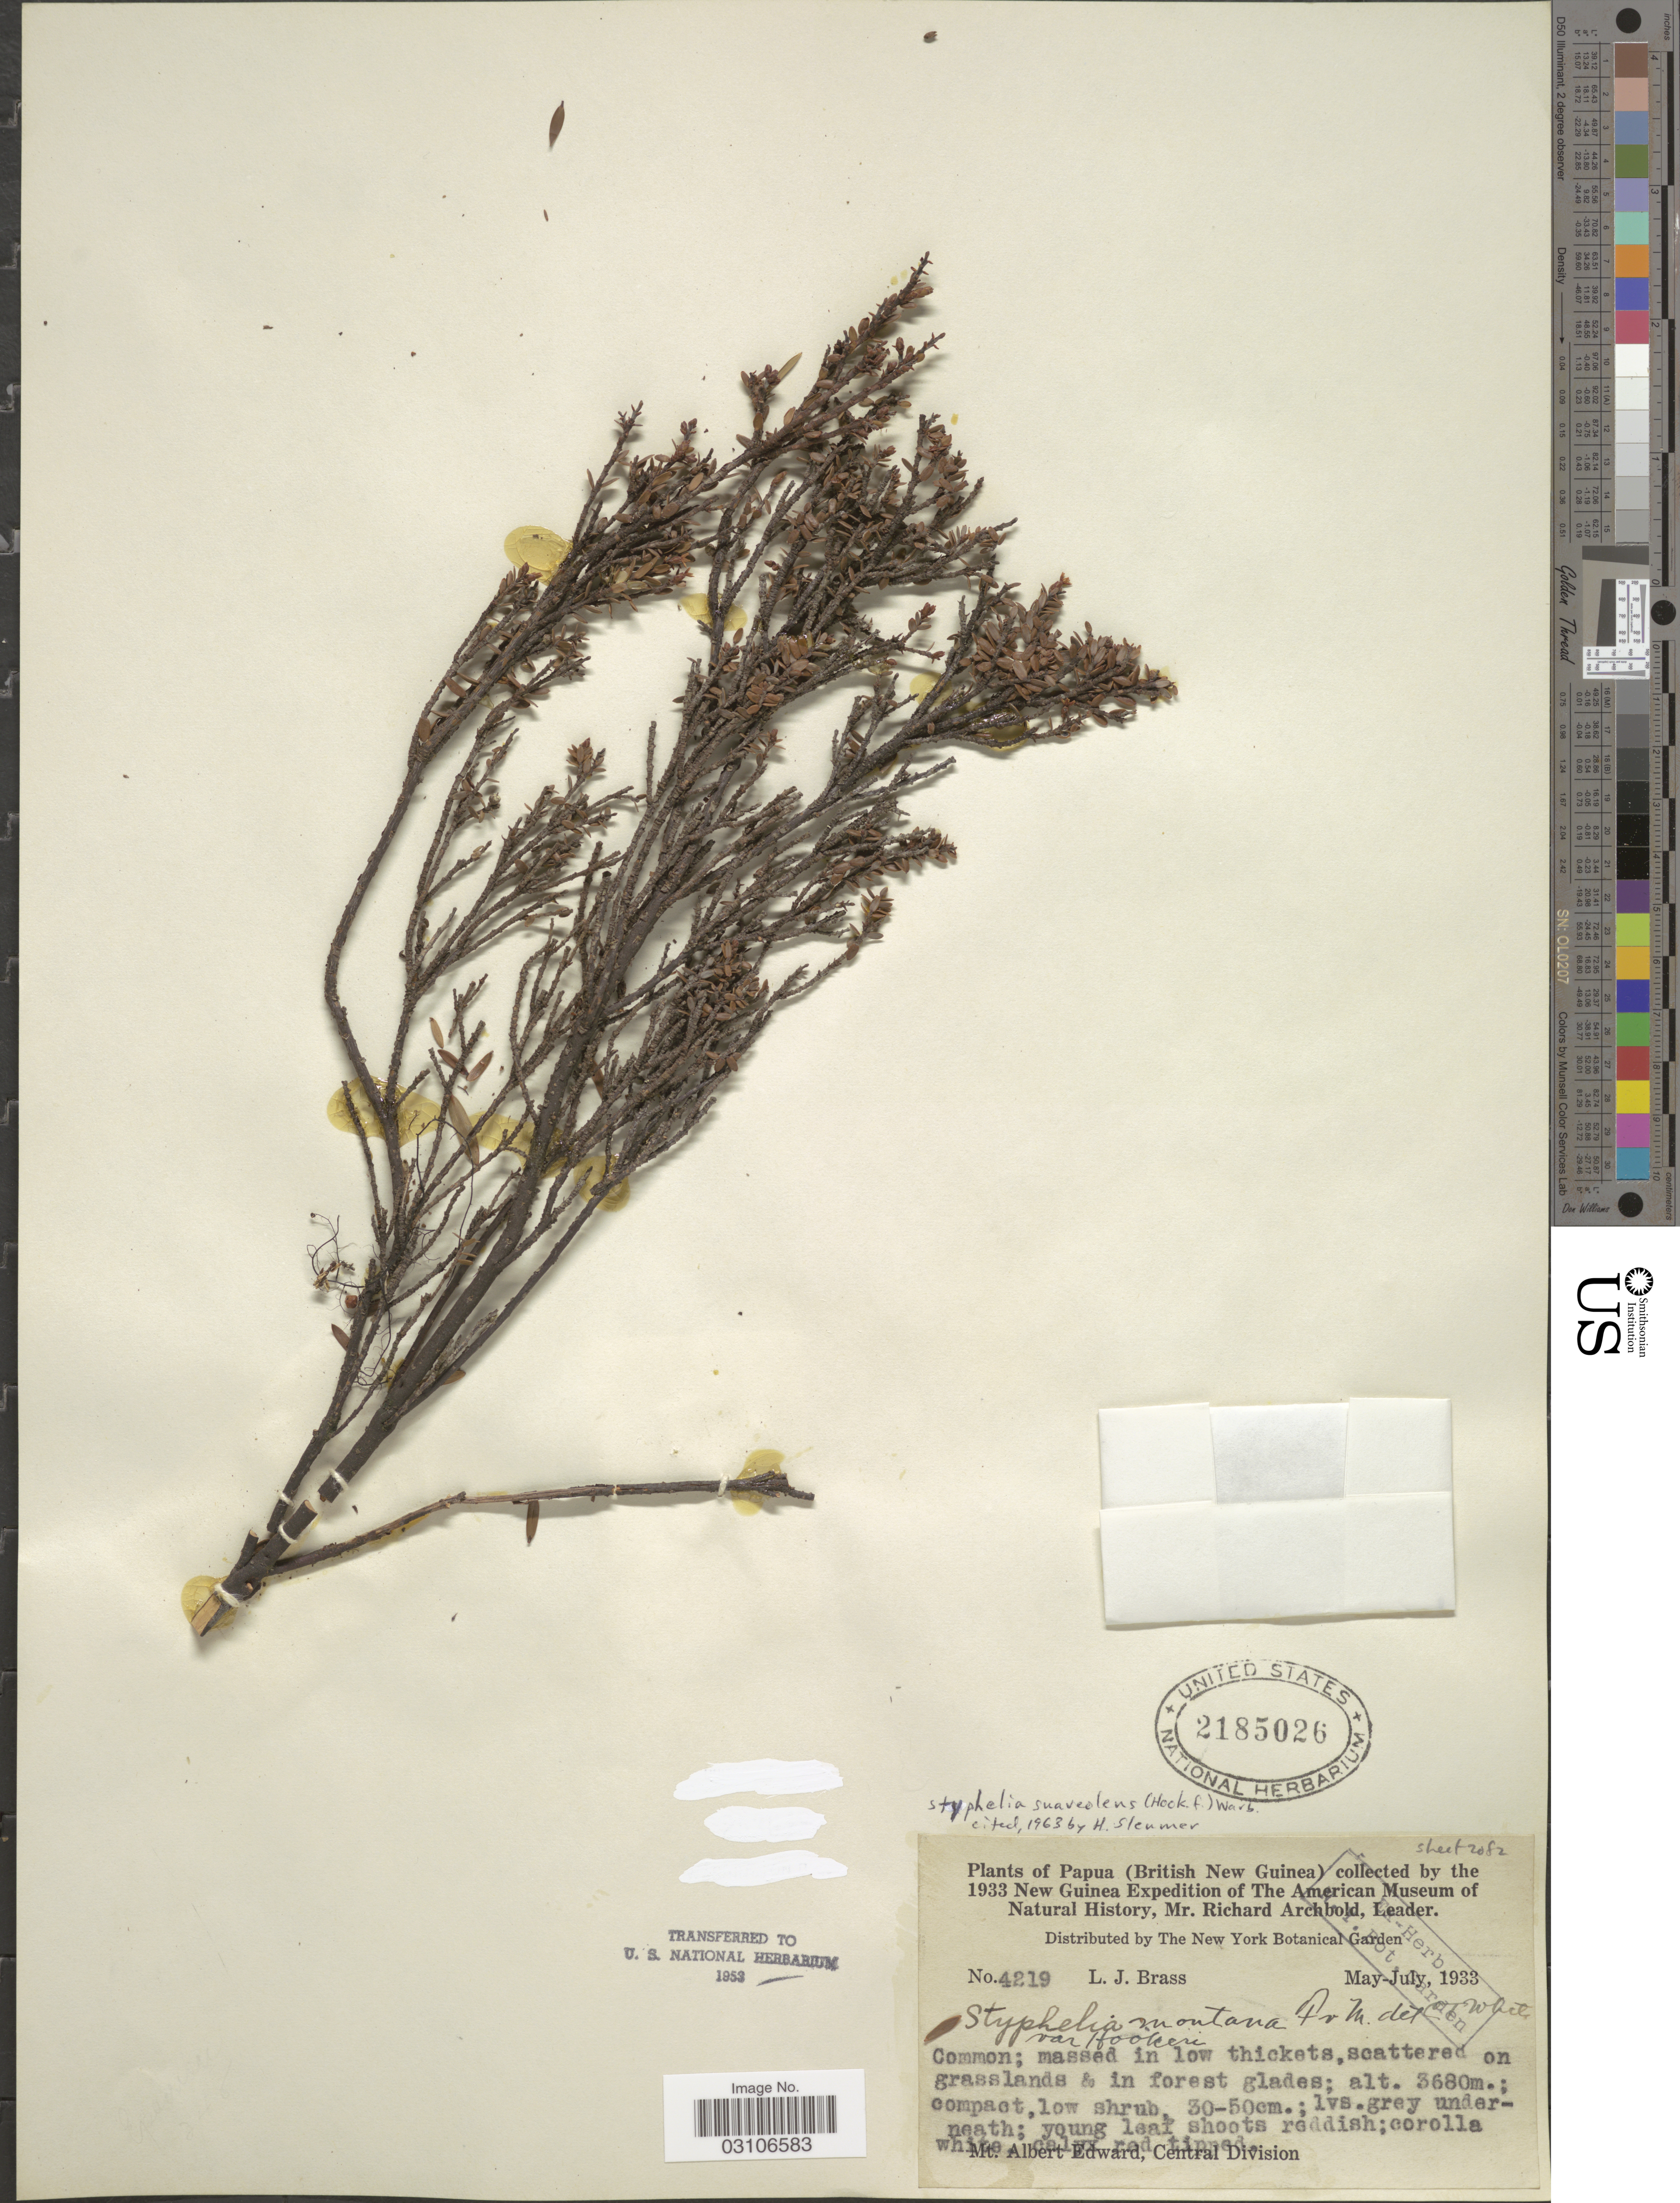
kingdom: Plantae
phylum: Tracheophyta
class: Magnoliopsida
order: Ericales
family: Ericaceae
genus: Styphelia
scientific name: Styphelia suaveolens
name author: (Hook. f.) Warb. ex P. Sarasin & Sarasin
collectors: L. J. Brass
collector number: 4219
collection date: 1933-05/1933-07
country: Papua New Guinea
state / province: Central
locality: Papua (British New Guinea). Mt. Albert Edward, Central Division.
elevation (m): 3680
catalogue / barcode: US 2185026